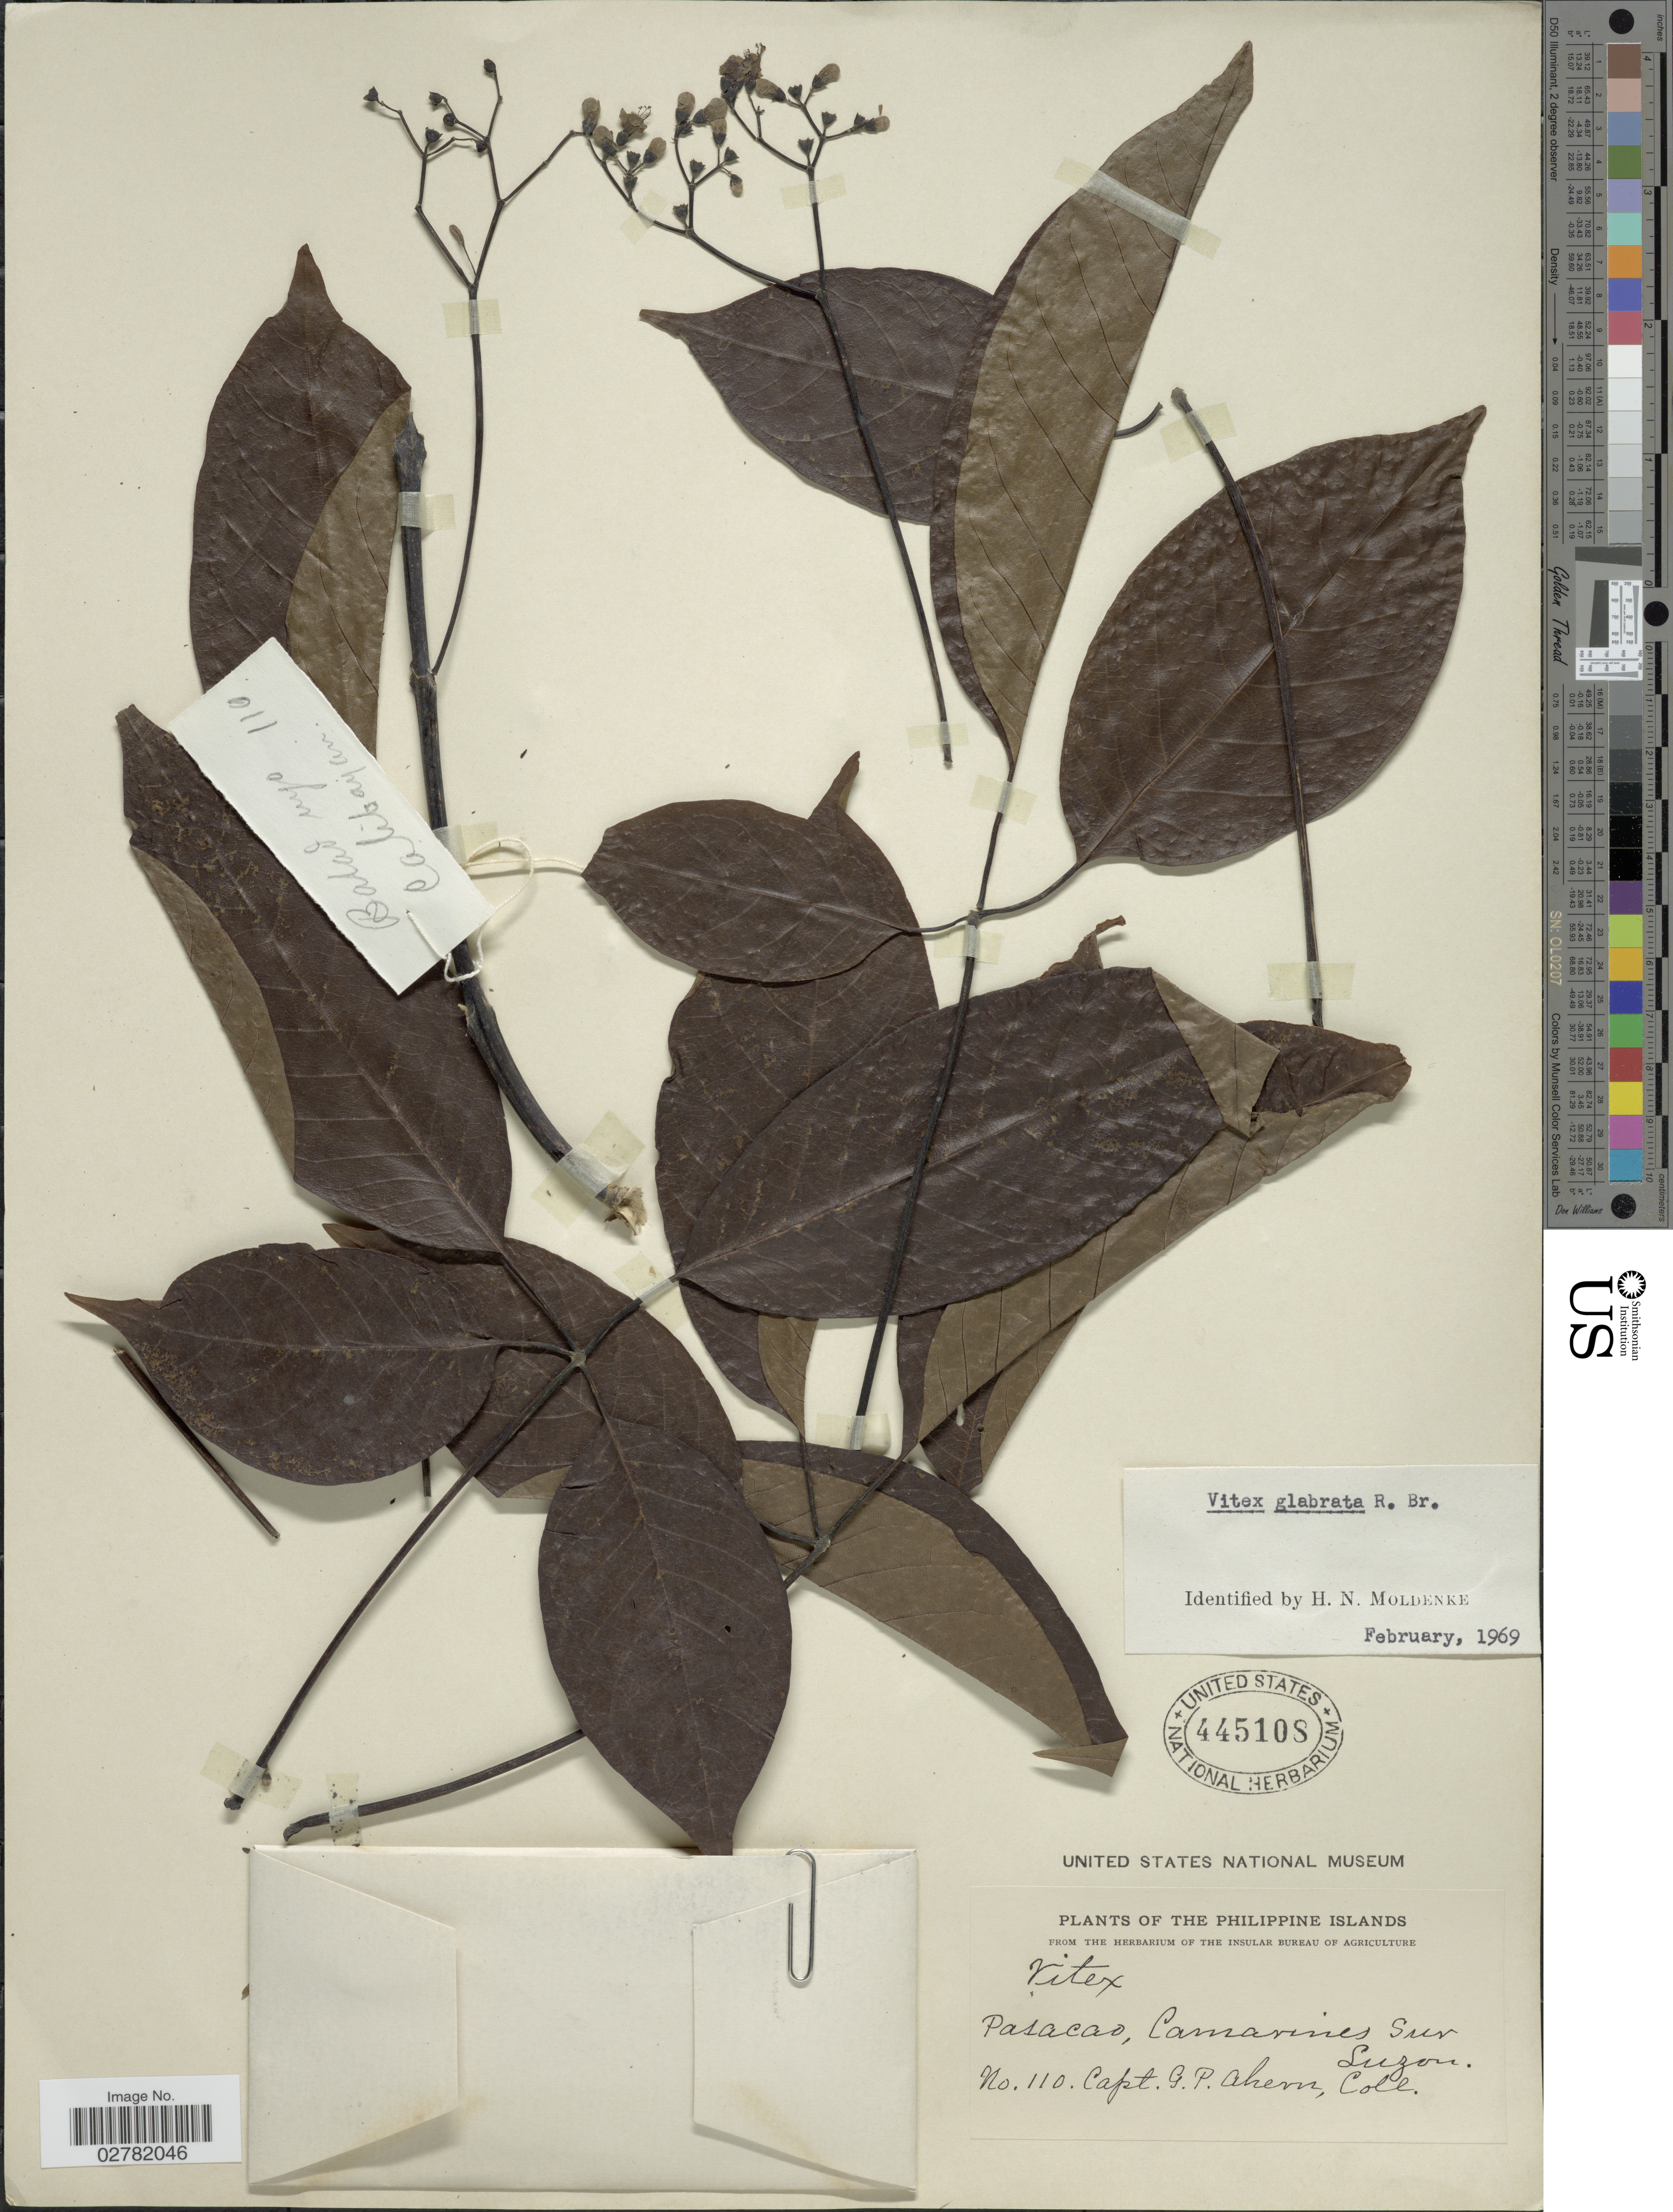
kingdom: Plantae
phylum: Tracheophyta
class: Magnoliopsida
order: Lamiales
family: Lamiaceae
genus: Vitex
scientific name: Vitex glabrata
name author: R. Br.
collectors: G. Ahern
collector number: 110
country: Philippines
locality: Philippine Islands. Pasacao, Camarines Sur. Luzon.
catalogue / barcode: US 445108